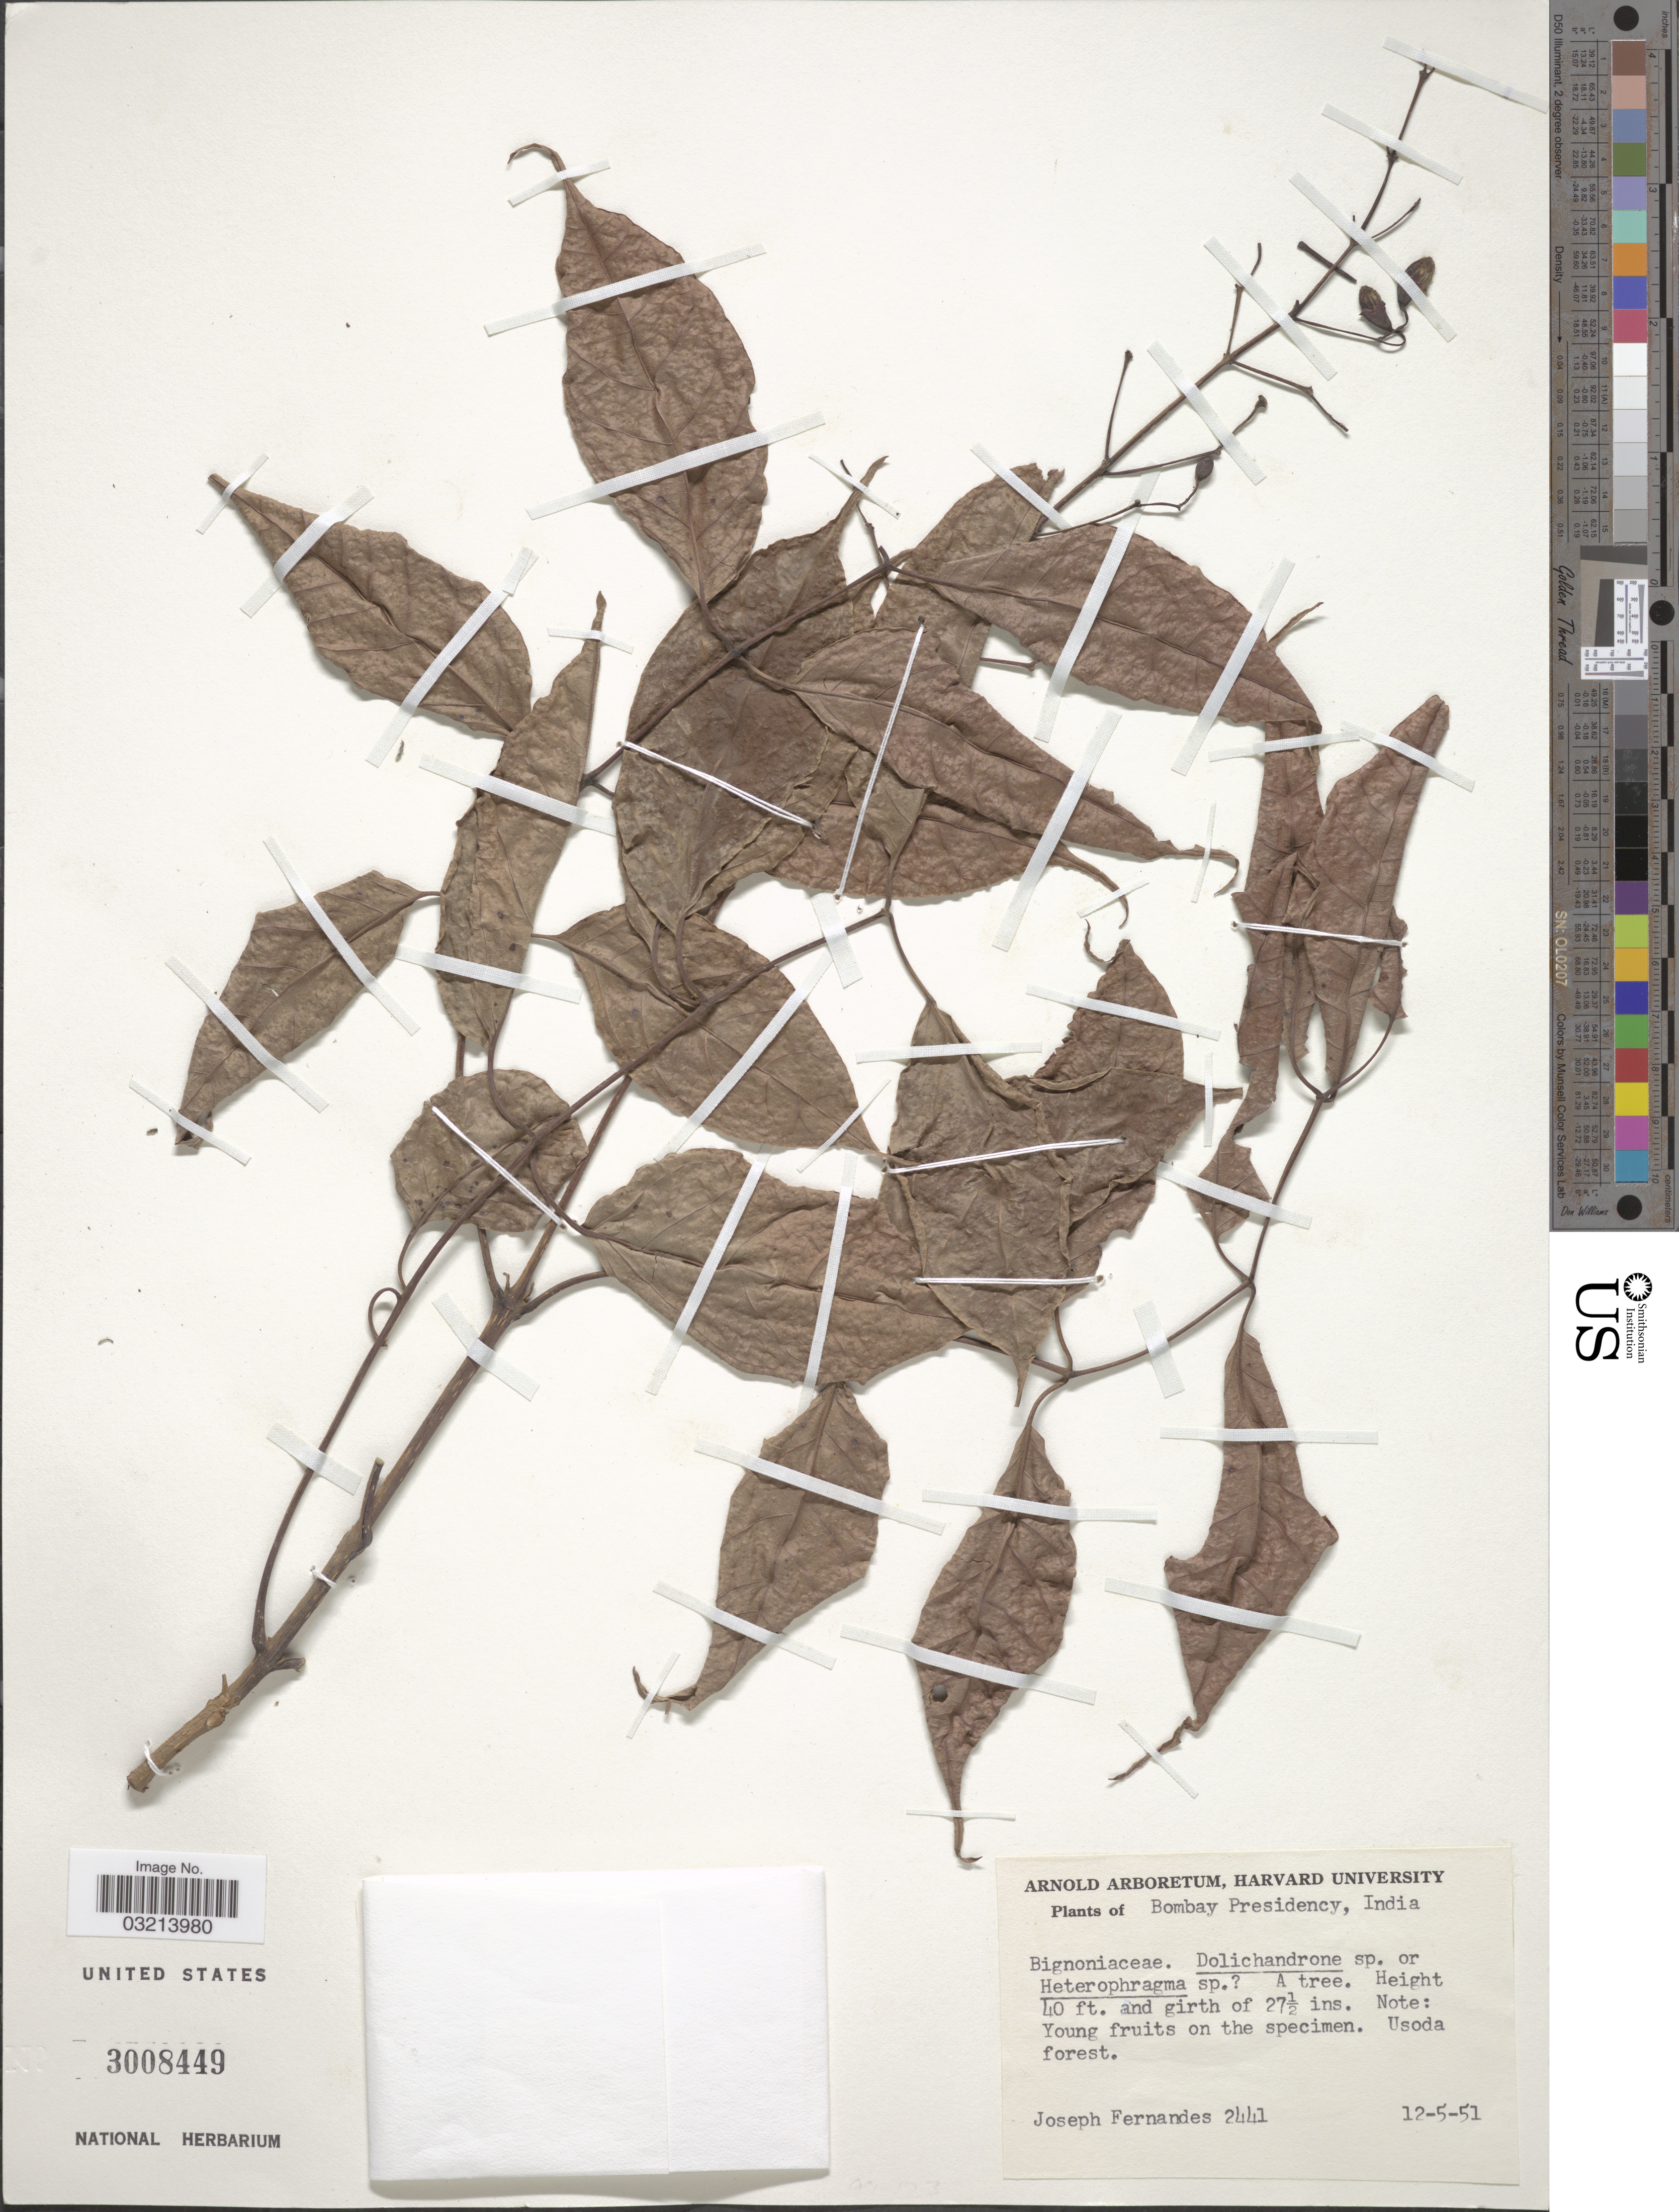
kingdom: Plantae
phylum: Tracheophyta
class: Magnoliopsida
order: Lamiales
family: Bignoniaceae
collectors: J. Fernandes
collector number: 2441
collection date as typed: Transcribed d/m/y: 12/5/51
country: India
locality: Bombay Presidency. Usoda forest.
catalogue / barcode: US 3008449